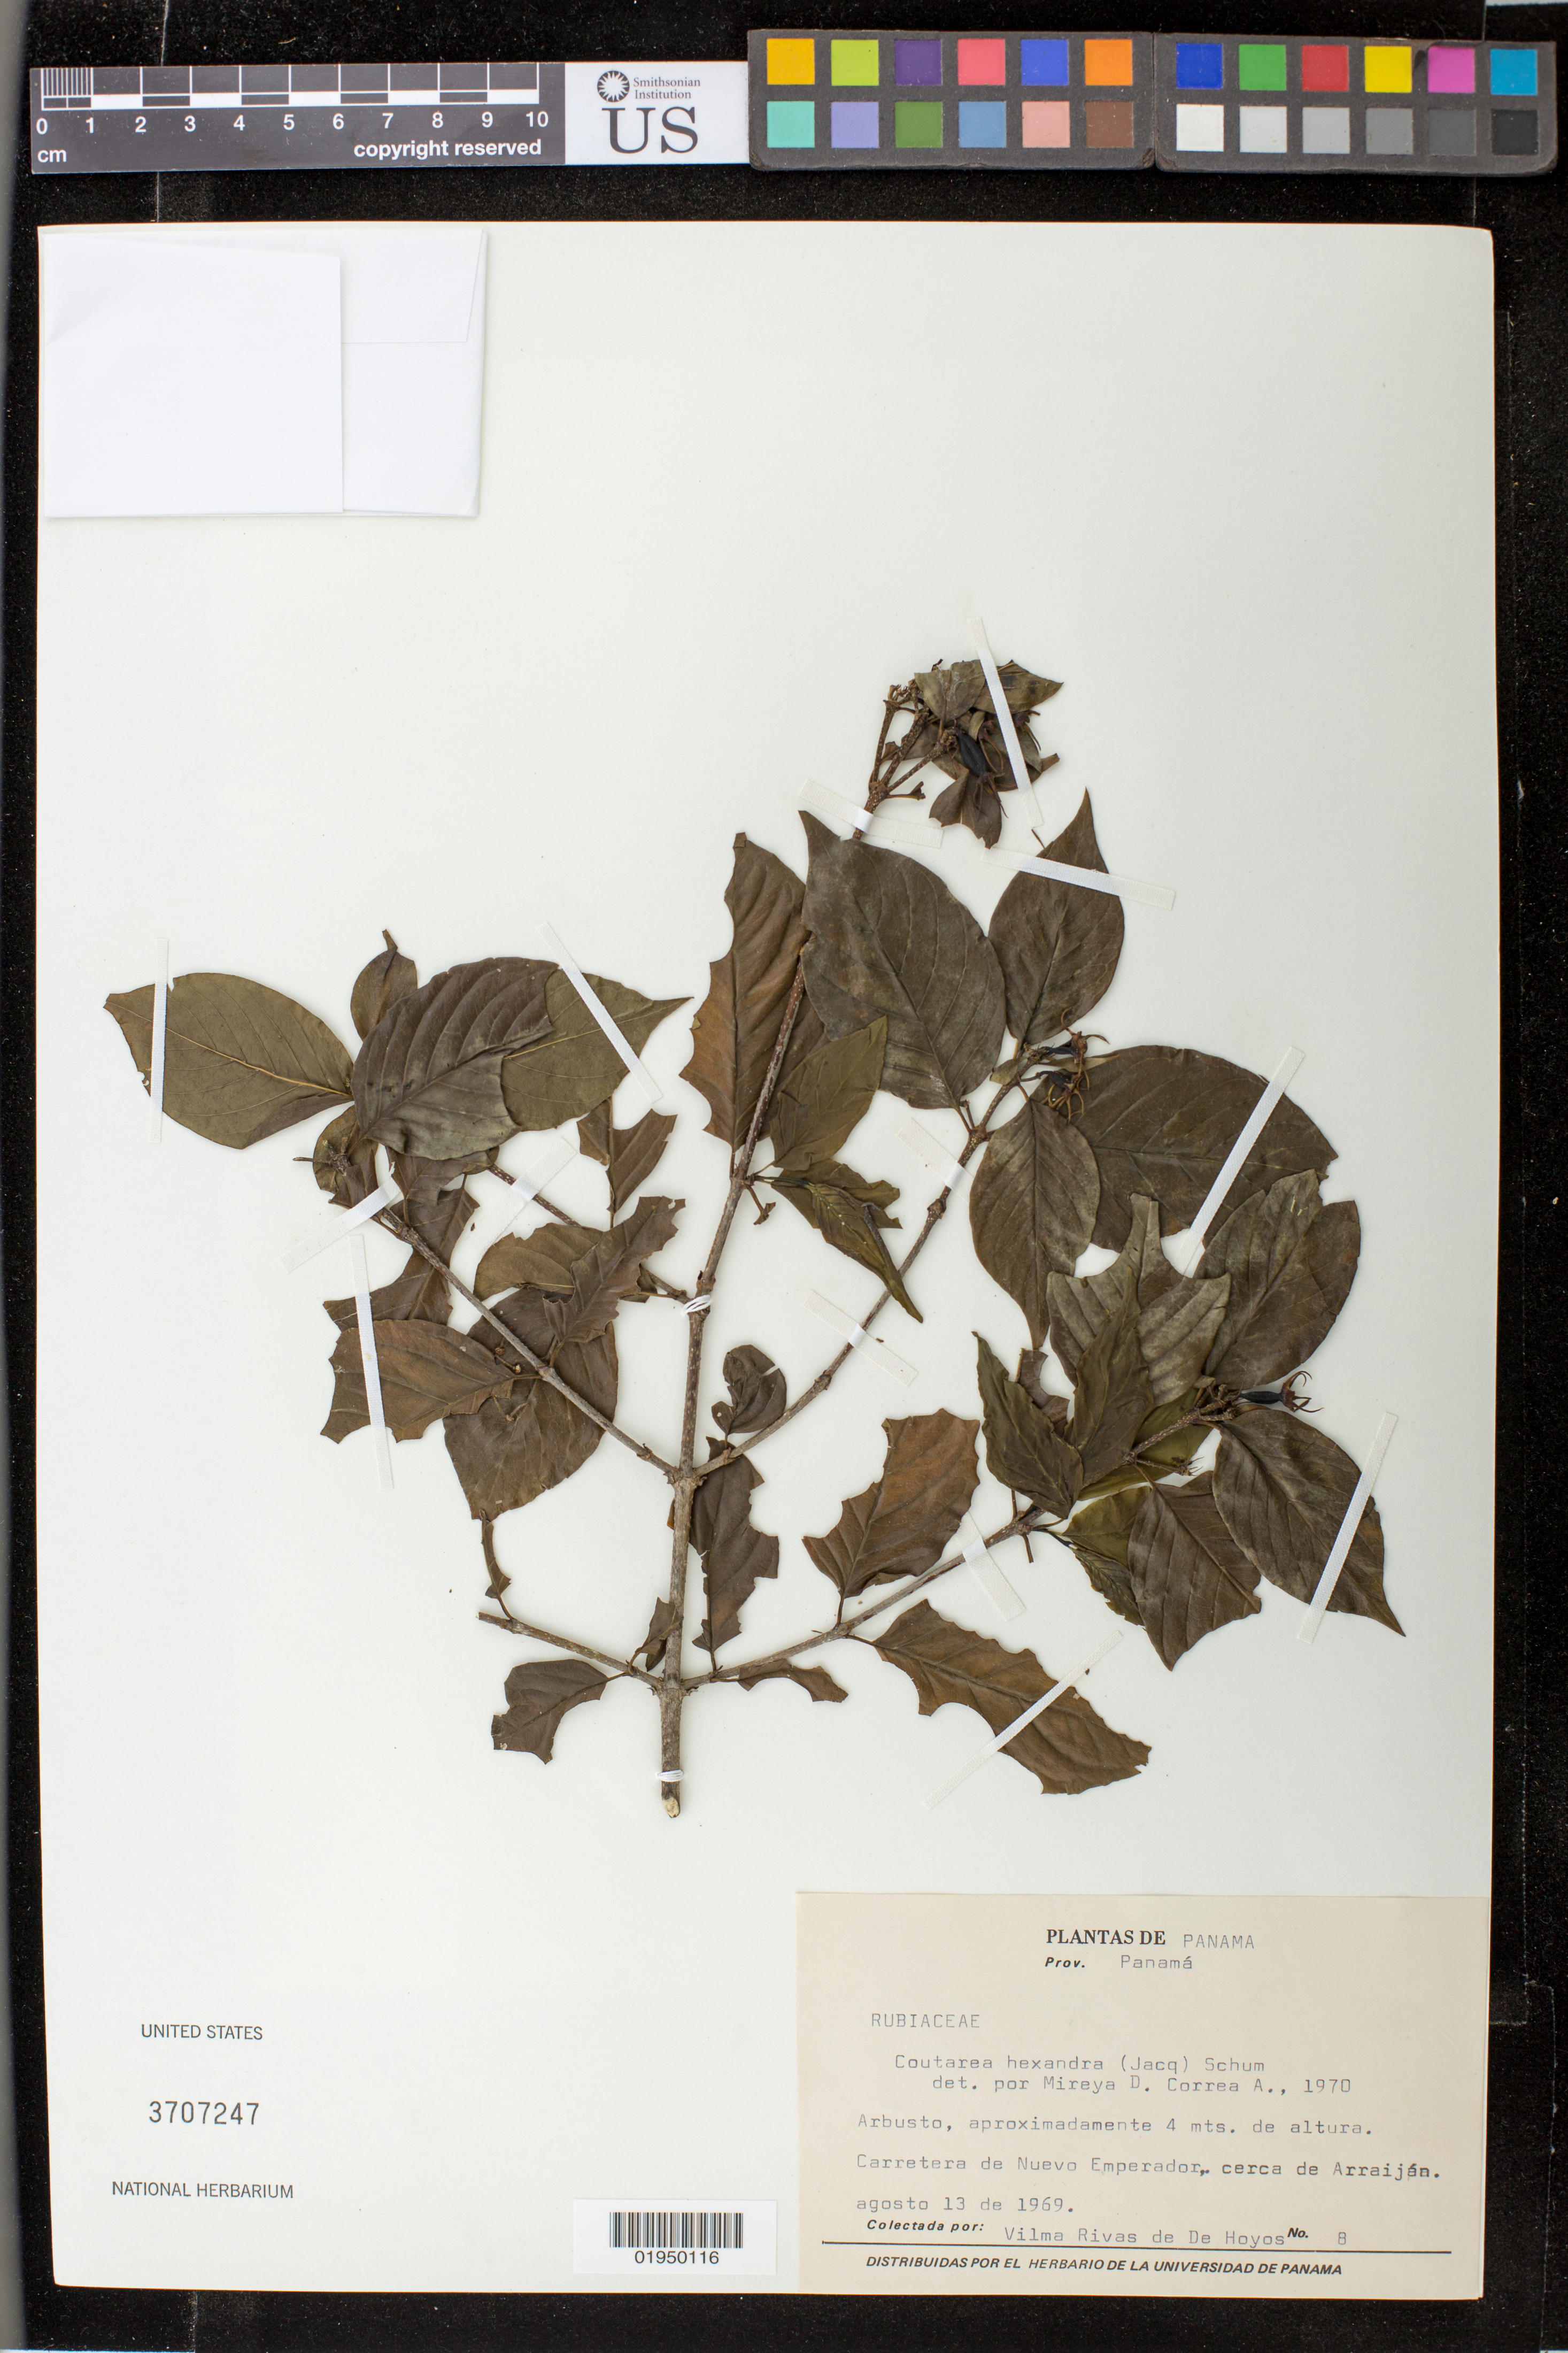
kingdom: Plantae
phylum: Tracheophyta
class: Magnoliopsida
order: Gentianales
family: Rubiaceae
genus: Coutarea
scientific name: Coutarea hexandra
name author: (Jacq.) K. Schum.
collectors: V. De Hoyos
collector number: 8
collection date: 1969-08-13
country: Panama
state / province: Panamá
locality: Carretera de Nuevo Emperadpr,. cerca de Arraijan.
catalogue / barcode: US 3707247